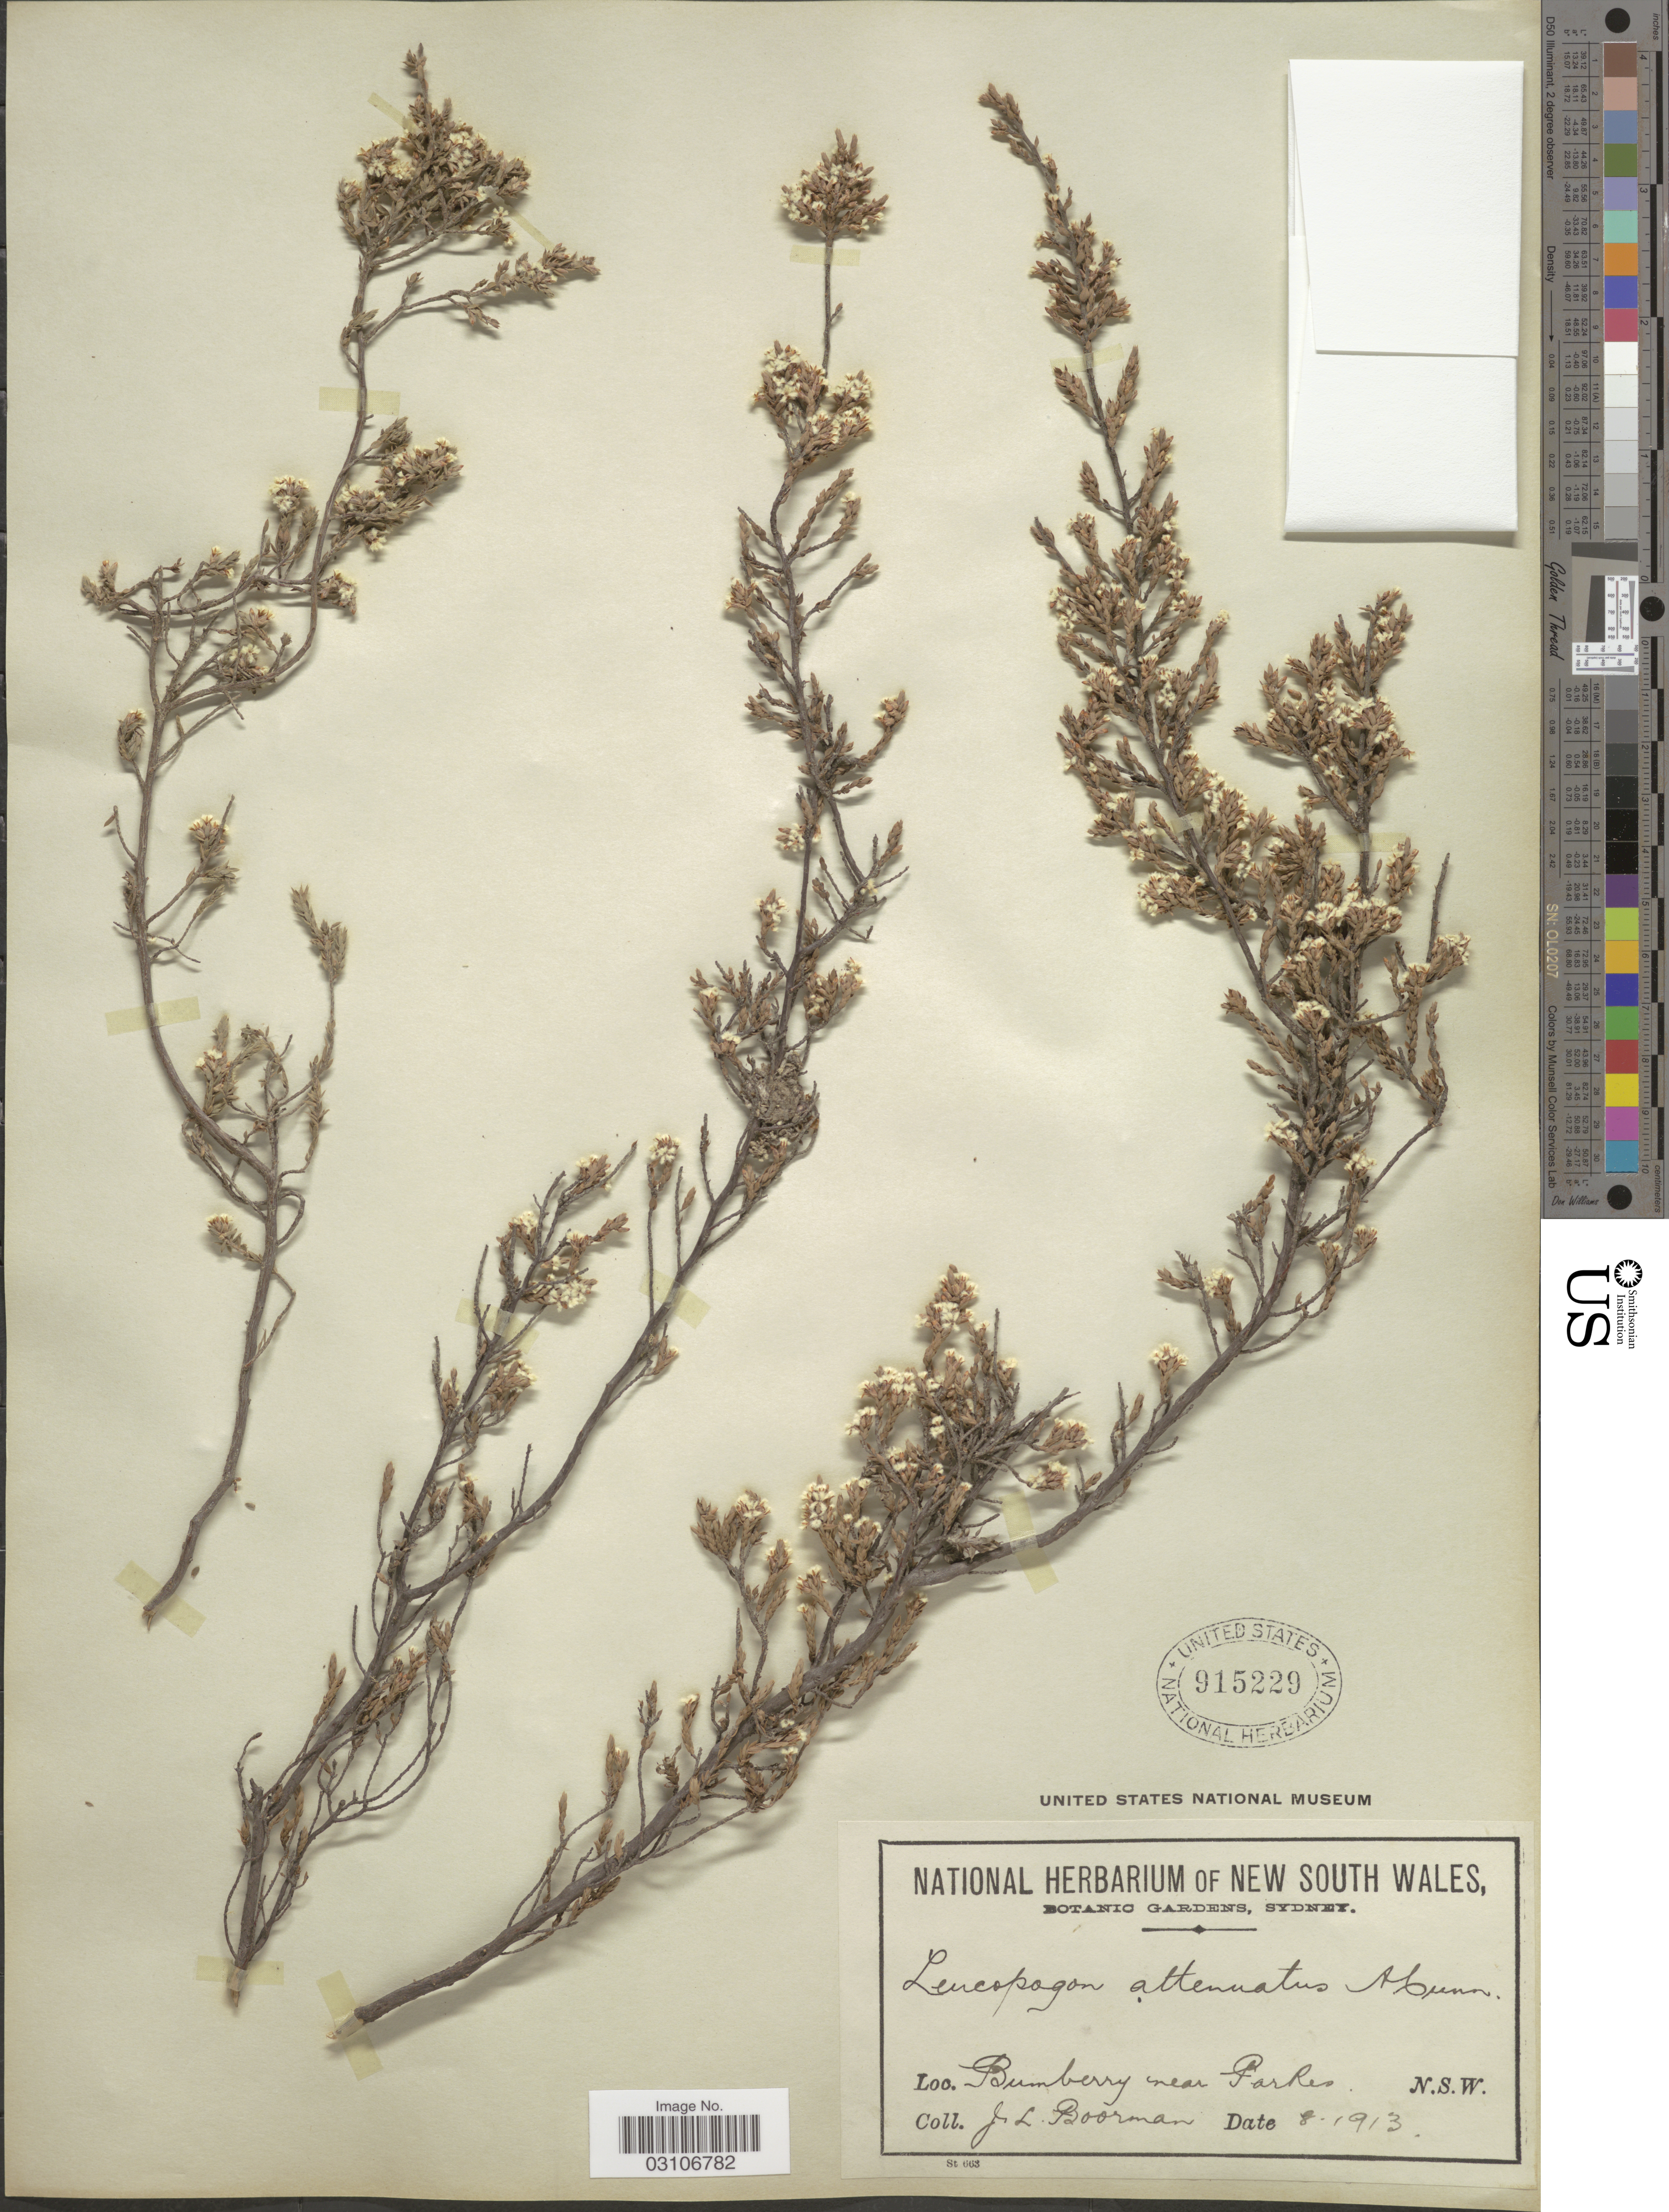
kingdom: Plantae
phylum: Tracheophyta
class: Magnoliopsida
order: Ericales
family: Ericaceae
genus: Leucopogon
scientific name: Leucopogon attenuatus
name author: A. Cunn.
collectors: J. Boorman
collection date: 1913-08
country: Australia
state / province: New South Wales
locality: Bumberry near Parkes.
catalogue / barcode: US 915229